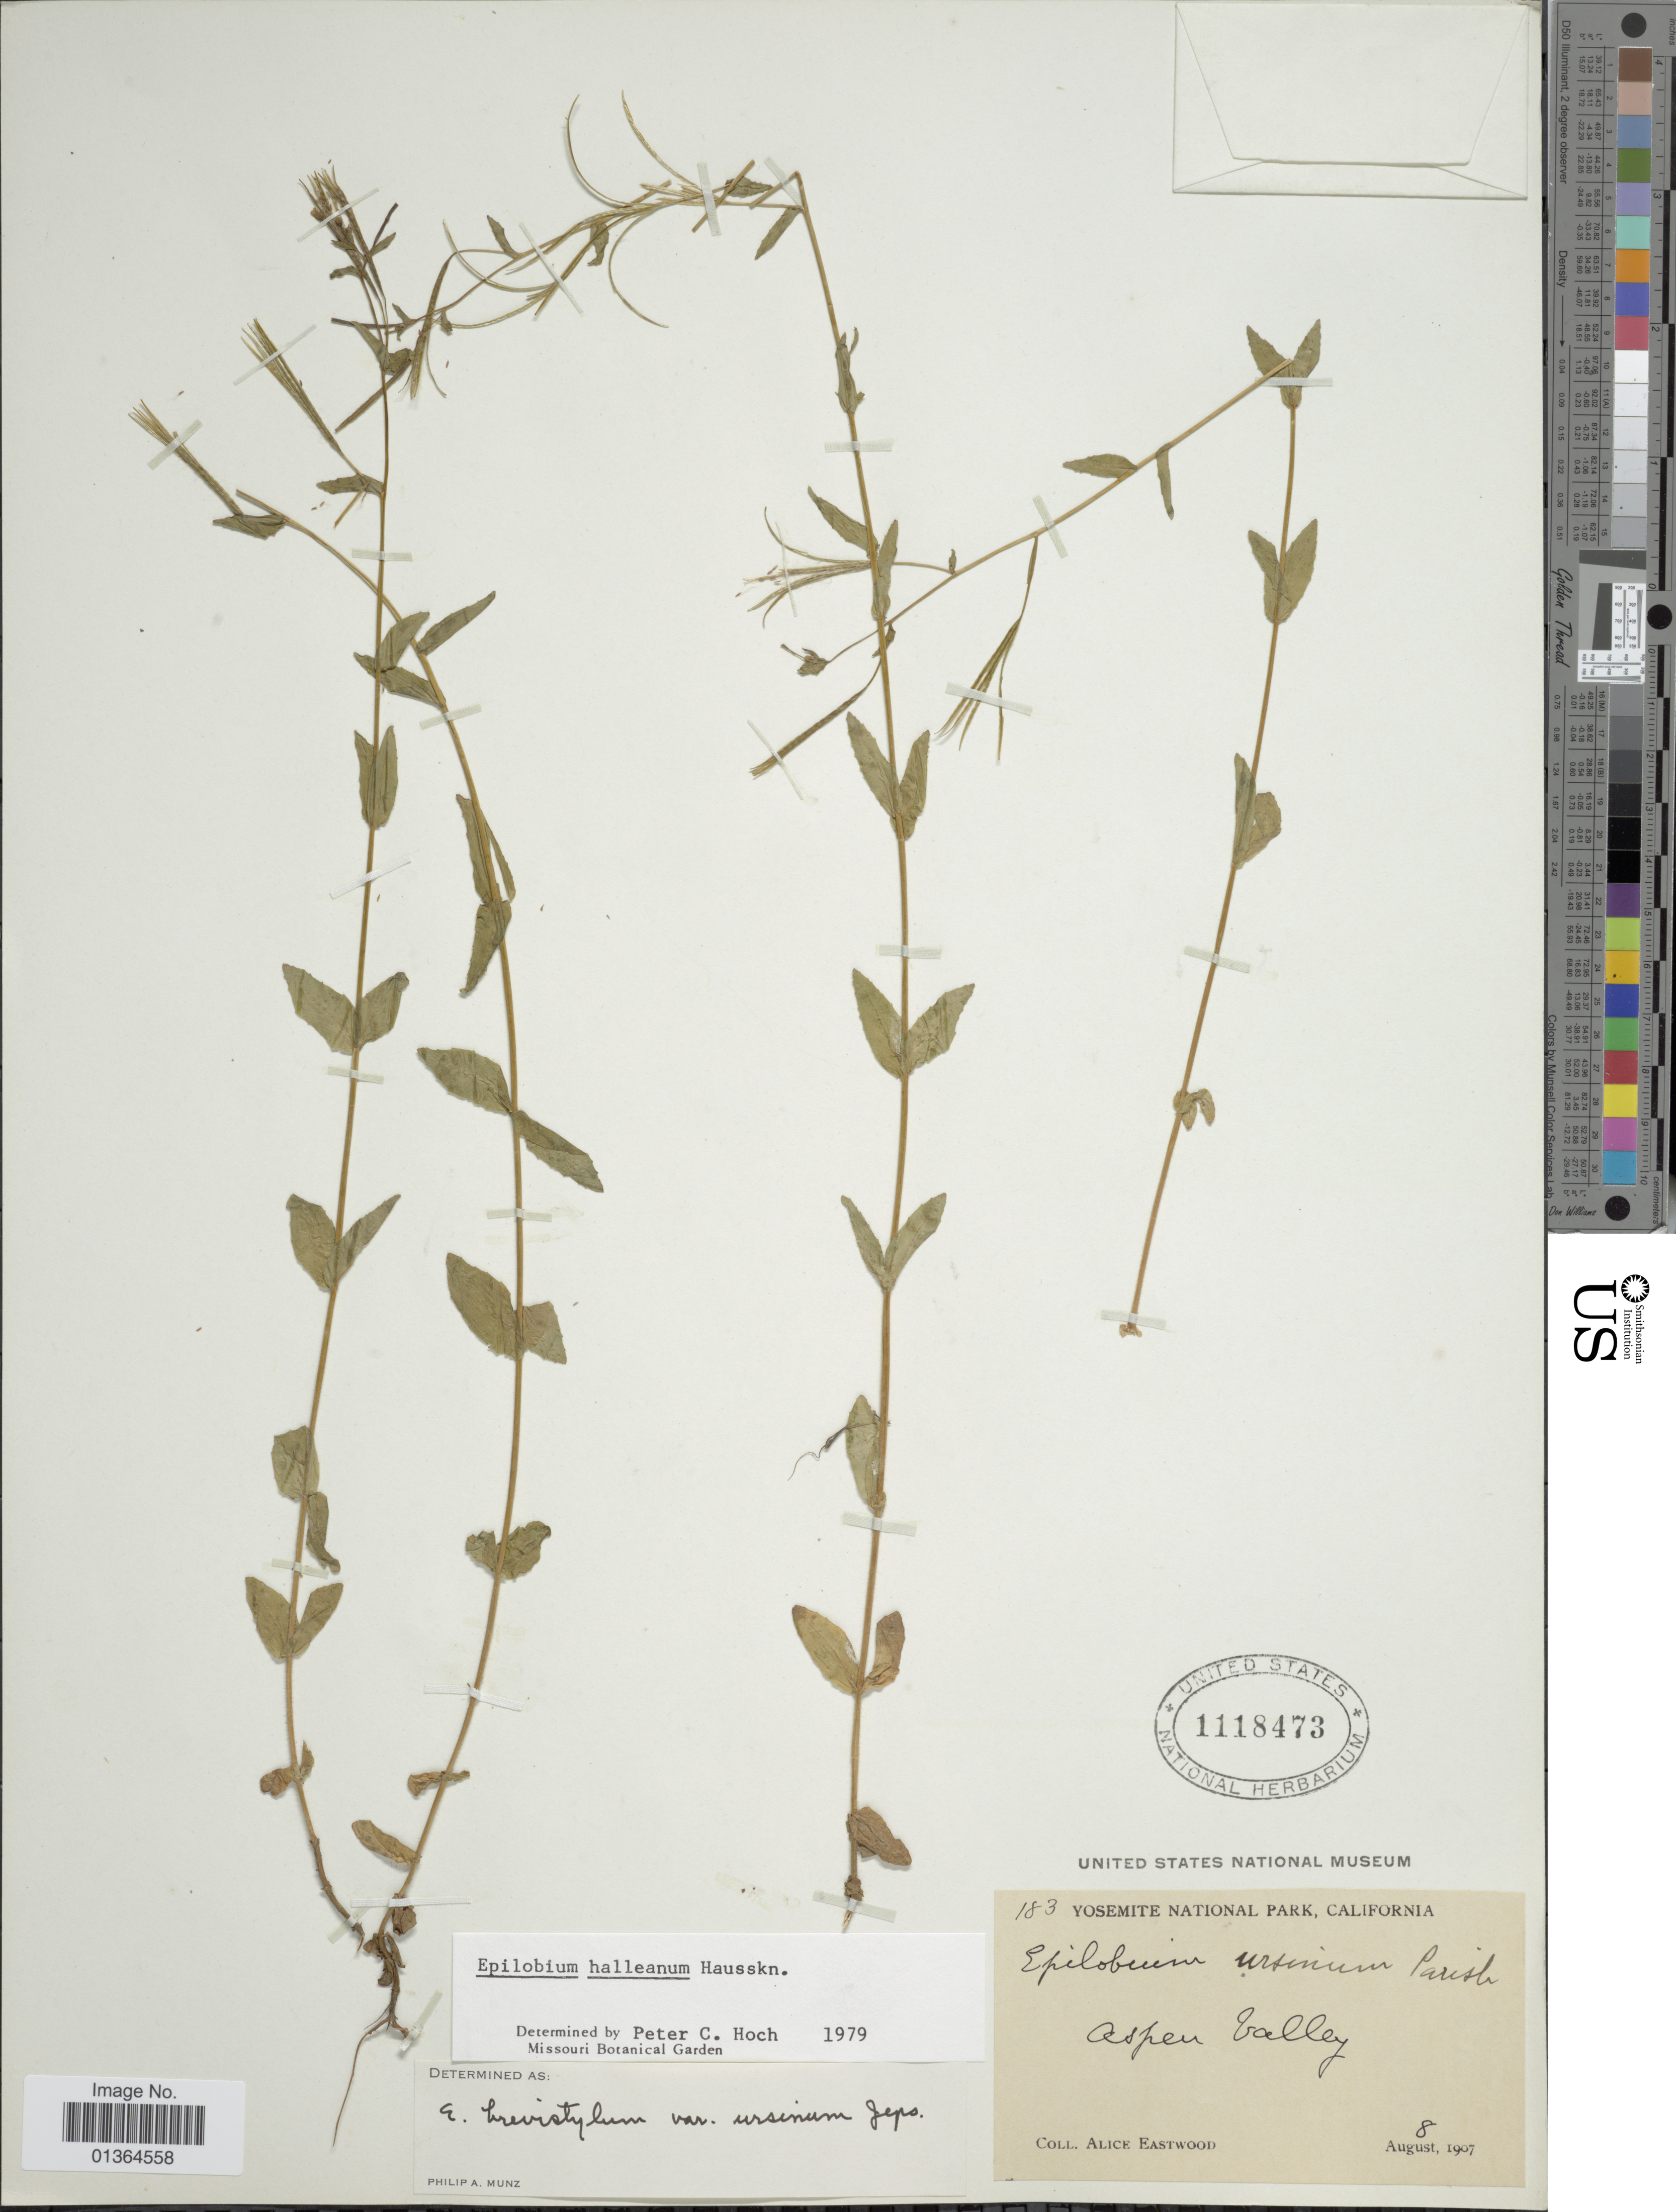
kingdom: Plantae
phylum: Tracheophyta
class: Magnoliopsida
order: Myrtales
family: Onagraceae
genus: Epilobium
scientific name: Epilobium hallianum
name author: Hausskn.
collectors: A. Eastwood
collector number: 183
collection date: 1907-08-08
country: United States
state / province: California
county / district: Mariposa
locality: Yosemite National Park. Aspen Valley.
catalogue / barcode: US 1118473